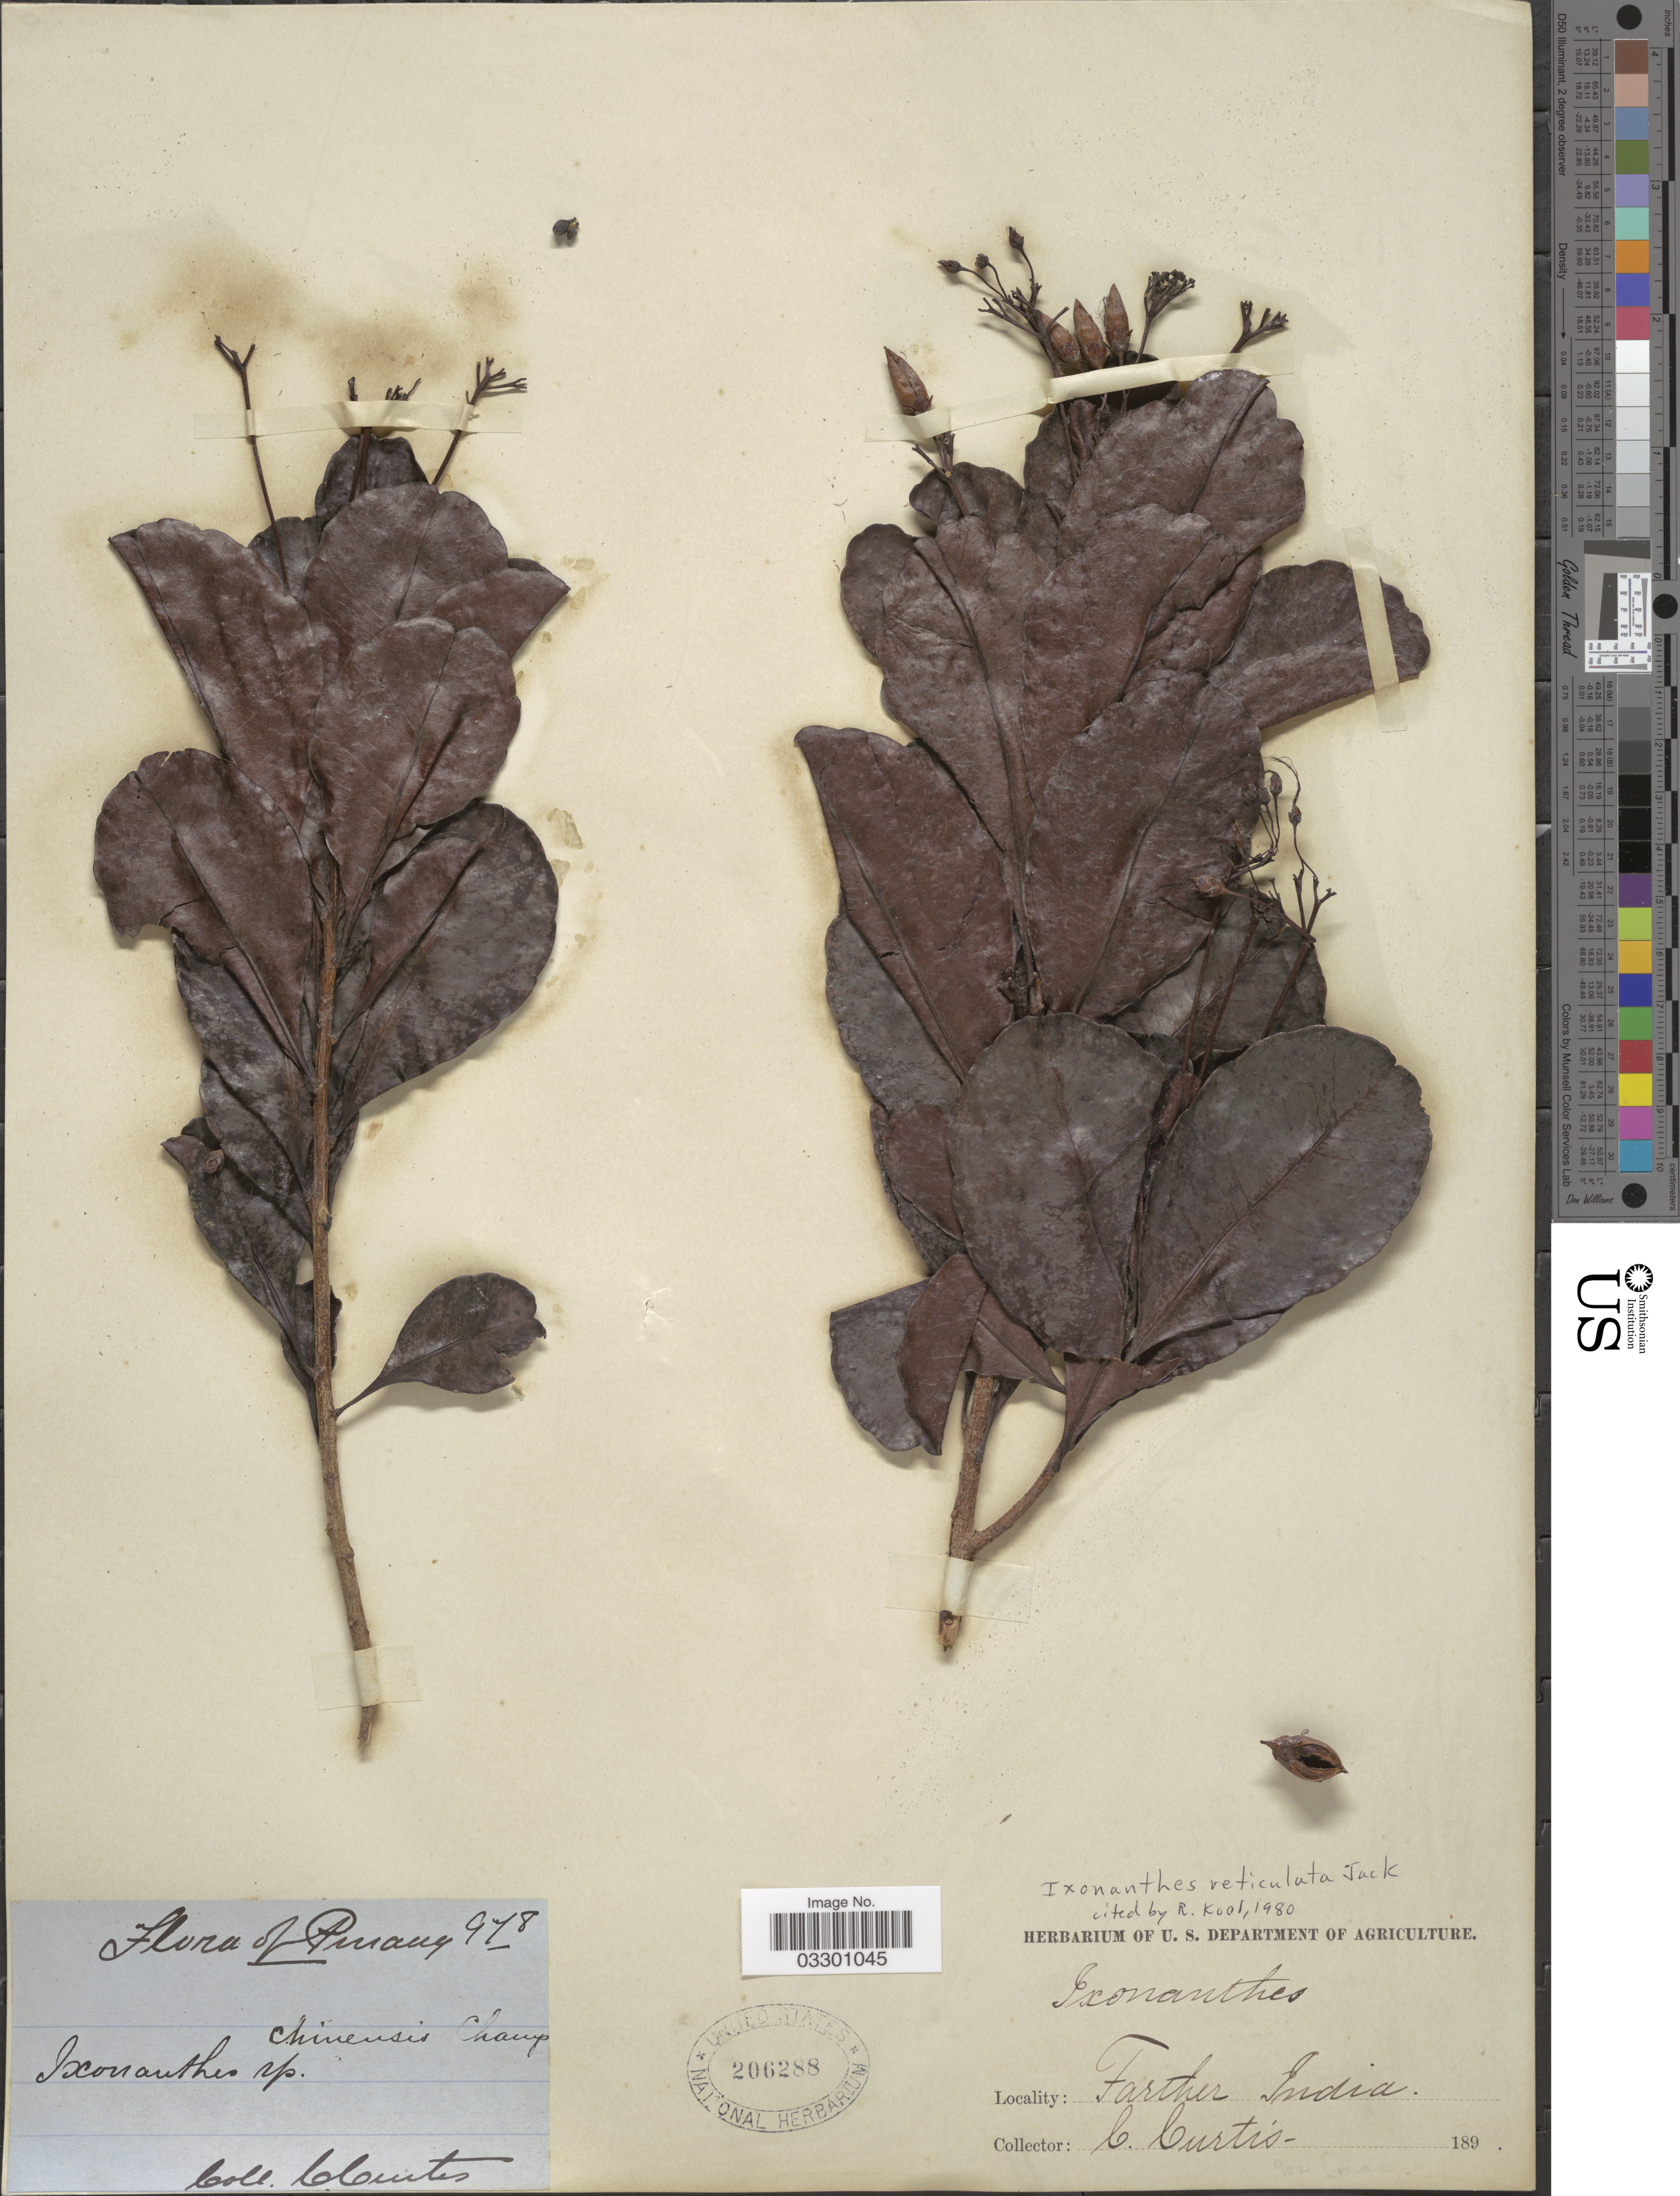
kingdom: Plantae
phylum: Tracheophyta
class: Magnoliopsida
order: Malpighiales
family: Ixonanthaceae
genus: Ixonanthes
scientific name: Ixonanthes reticulata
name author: Jack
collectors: C. Curtis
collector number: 918*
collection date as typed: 189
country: Malaysia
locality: Penang. Farther India.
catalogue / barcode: US 206288